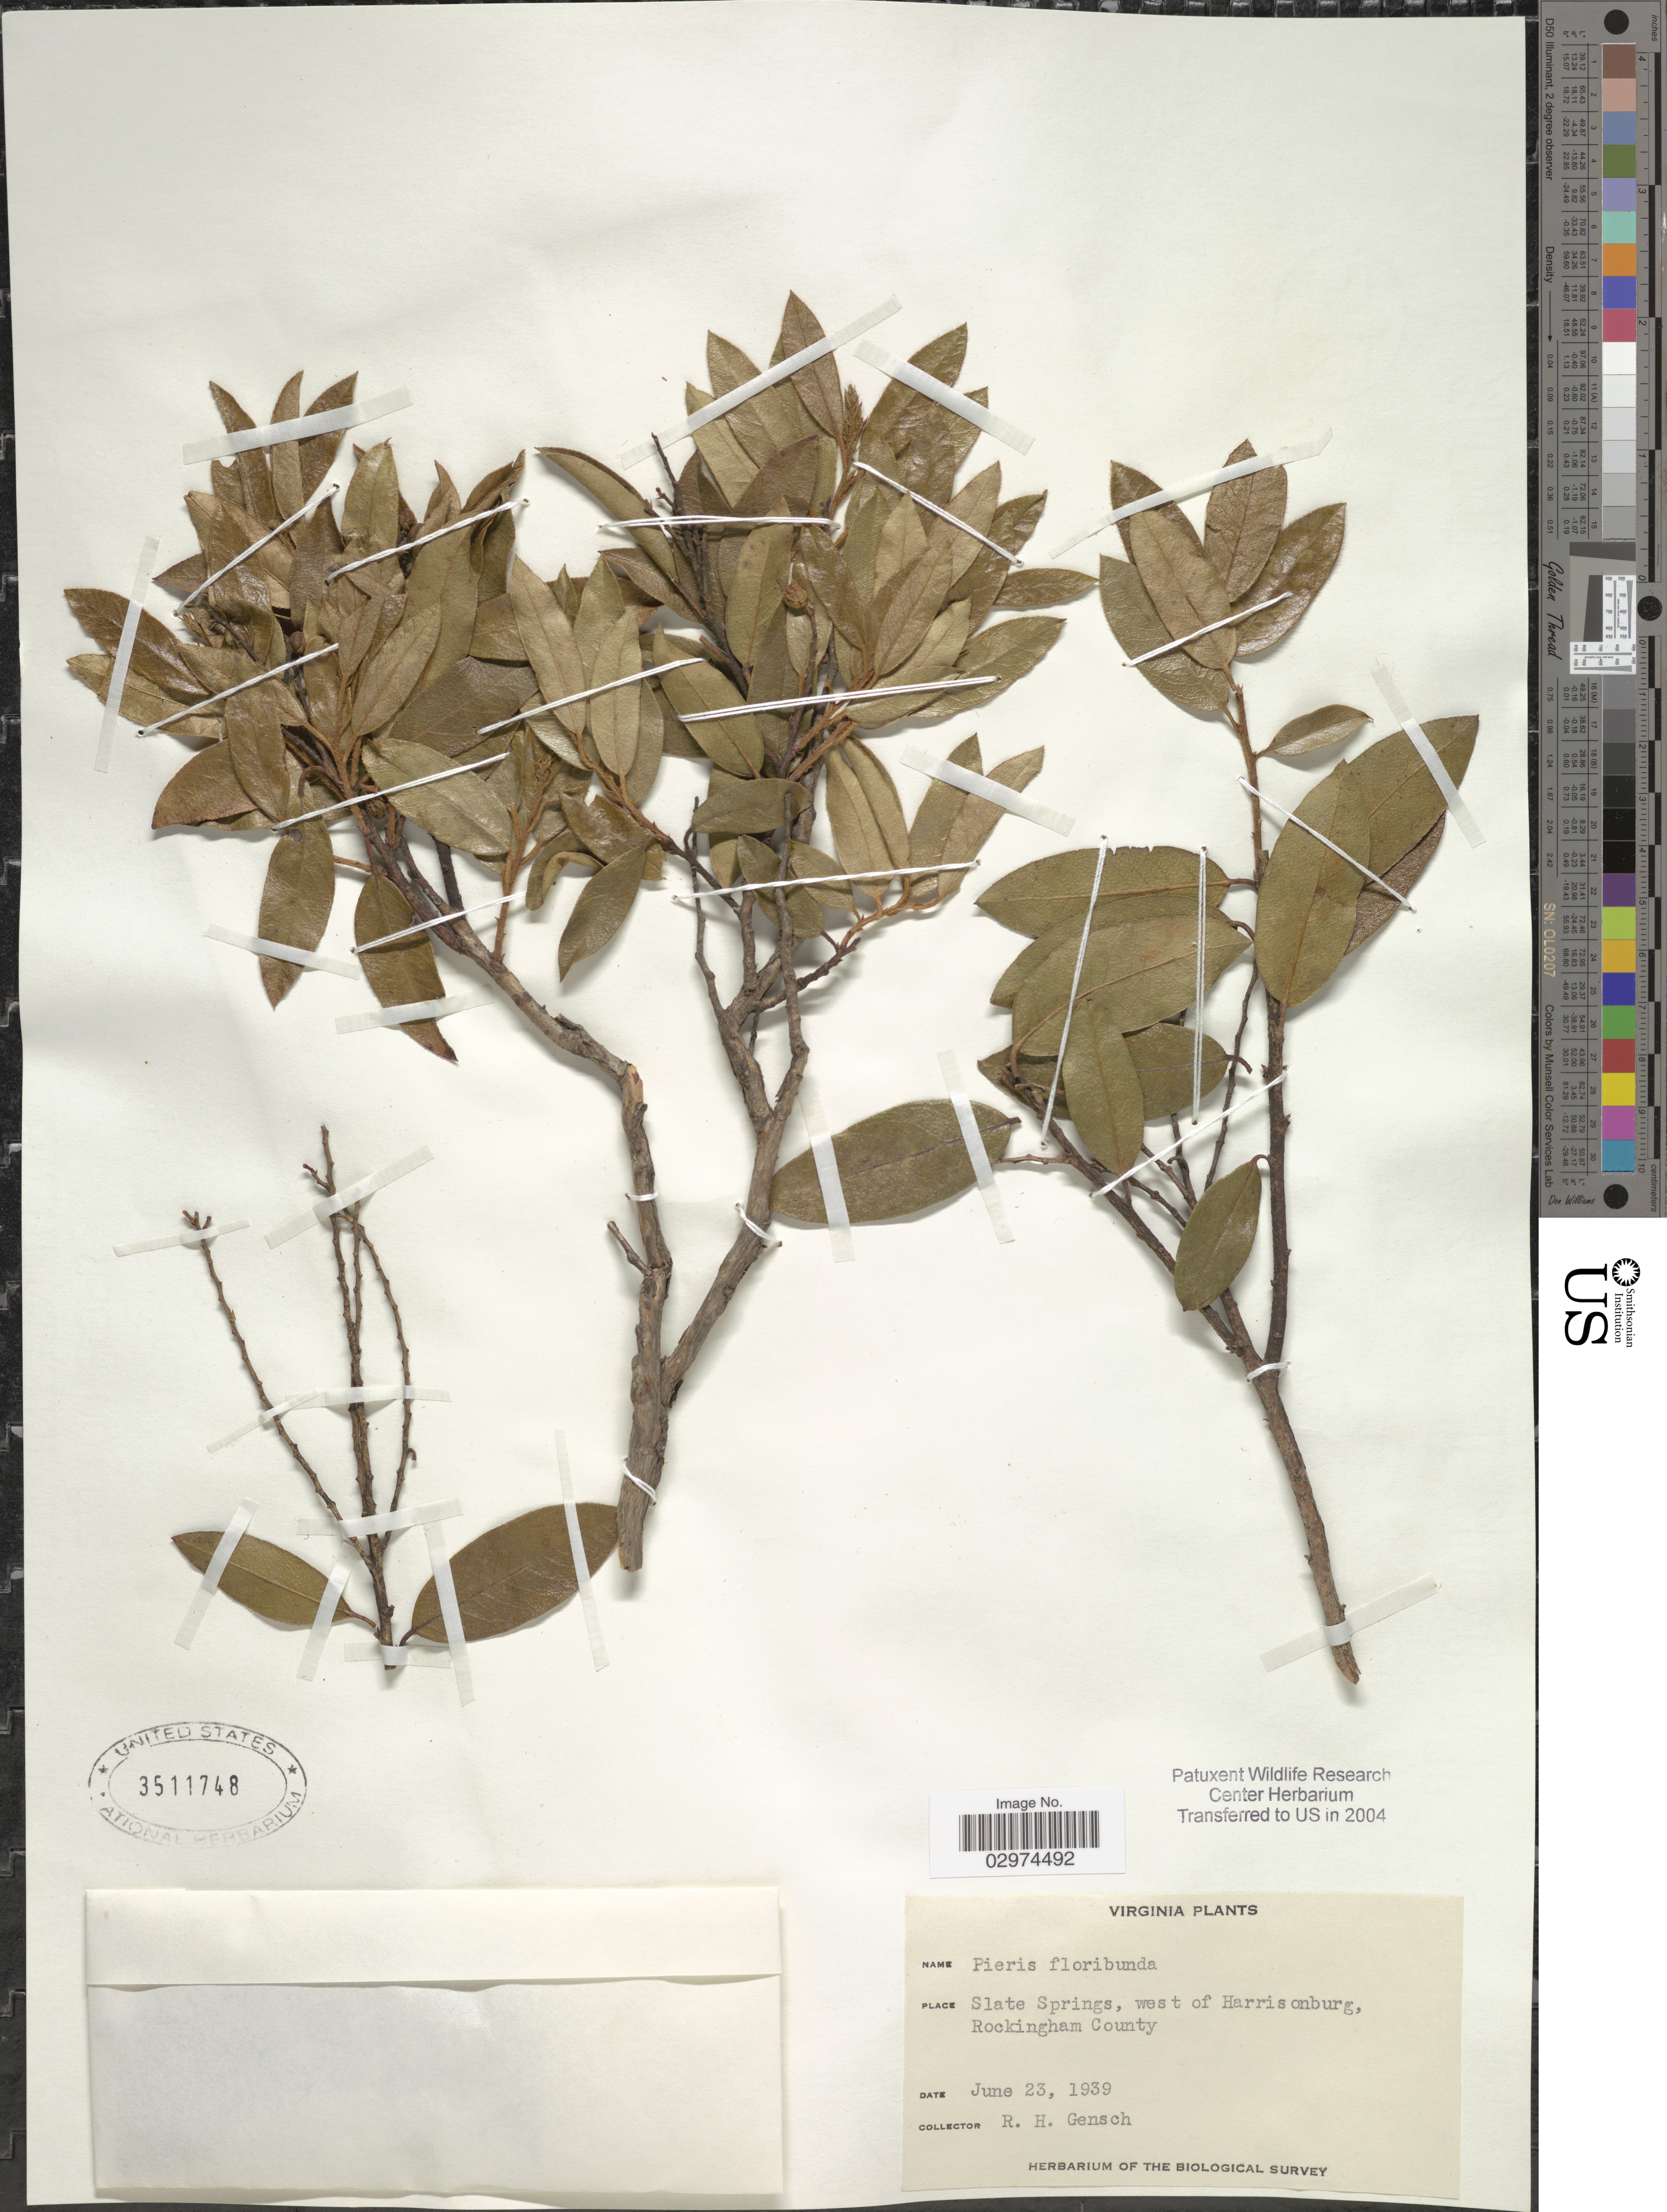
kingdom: Plantae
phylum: Tracheophyta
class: Magnoliopsida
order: Ericales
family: Ericaceae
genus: Pieris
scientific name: Pieris floribunda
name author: (Pursh) Benth. & Hook. f.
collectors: R. Gensch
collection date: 1939-06-23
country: United States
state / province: Virginia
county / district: Rockingham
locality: Slate Springs, west of Harrisonburg, Rockingam County.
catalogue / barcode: US 3511748